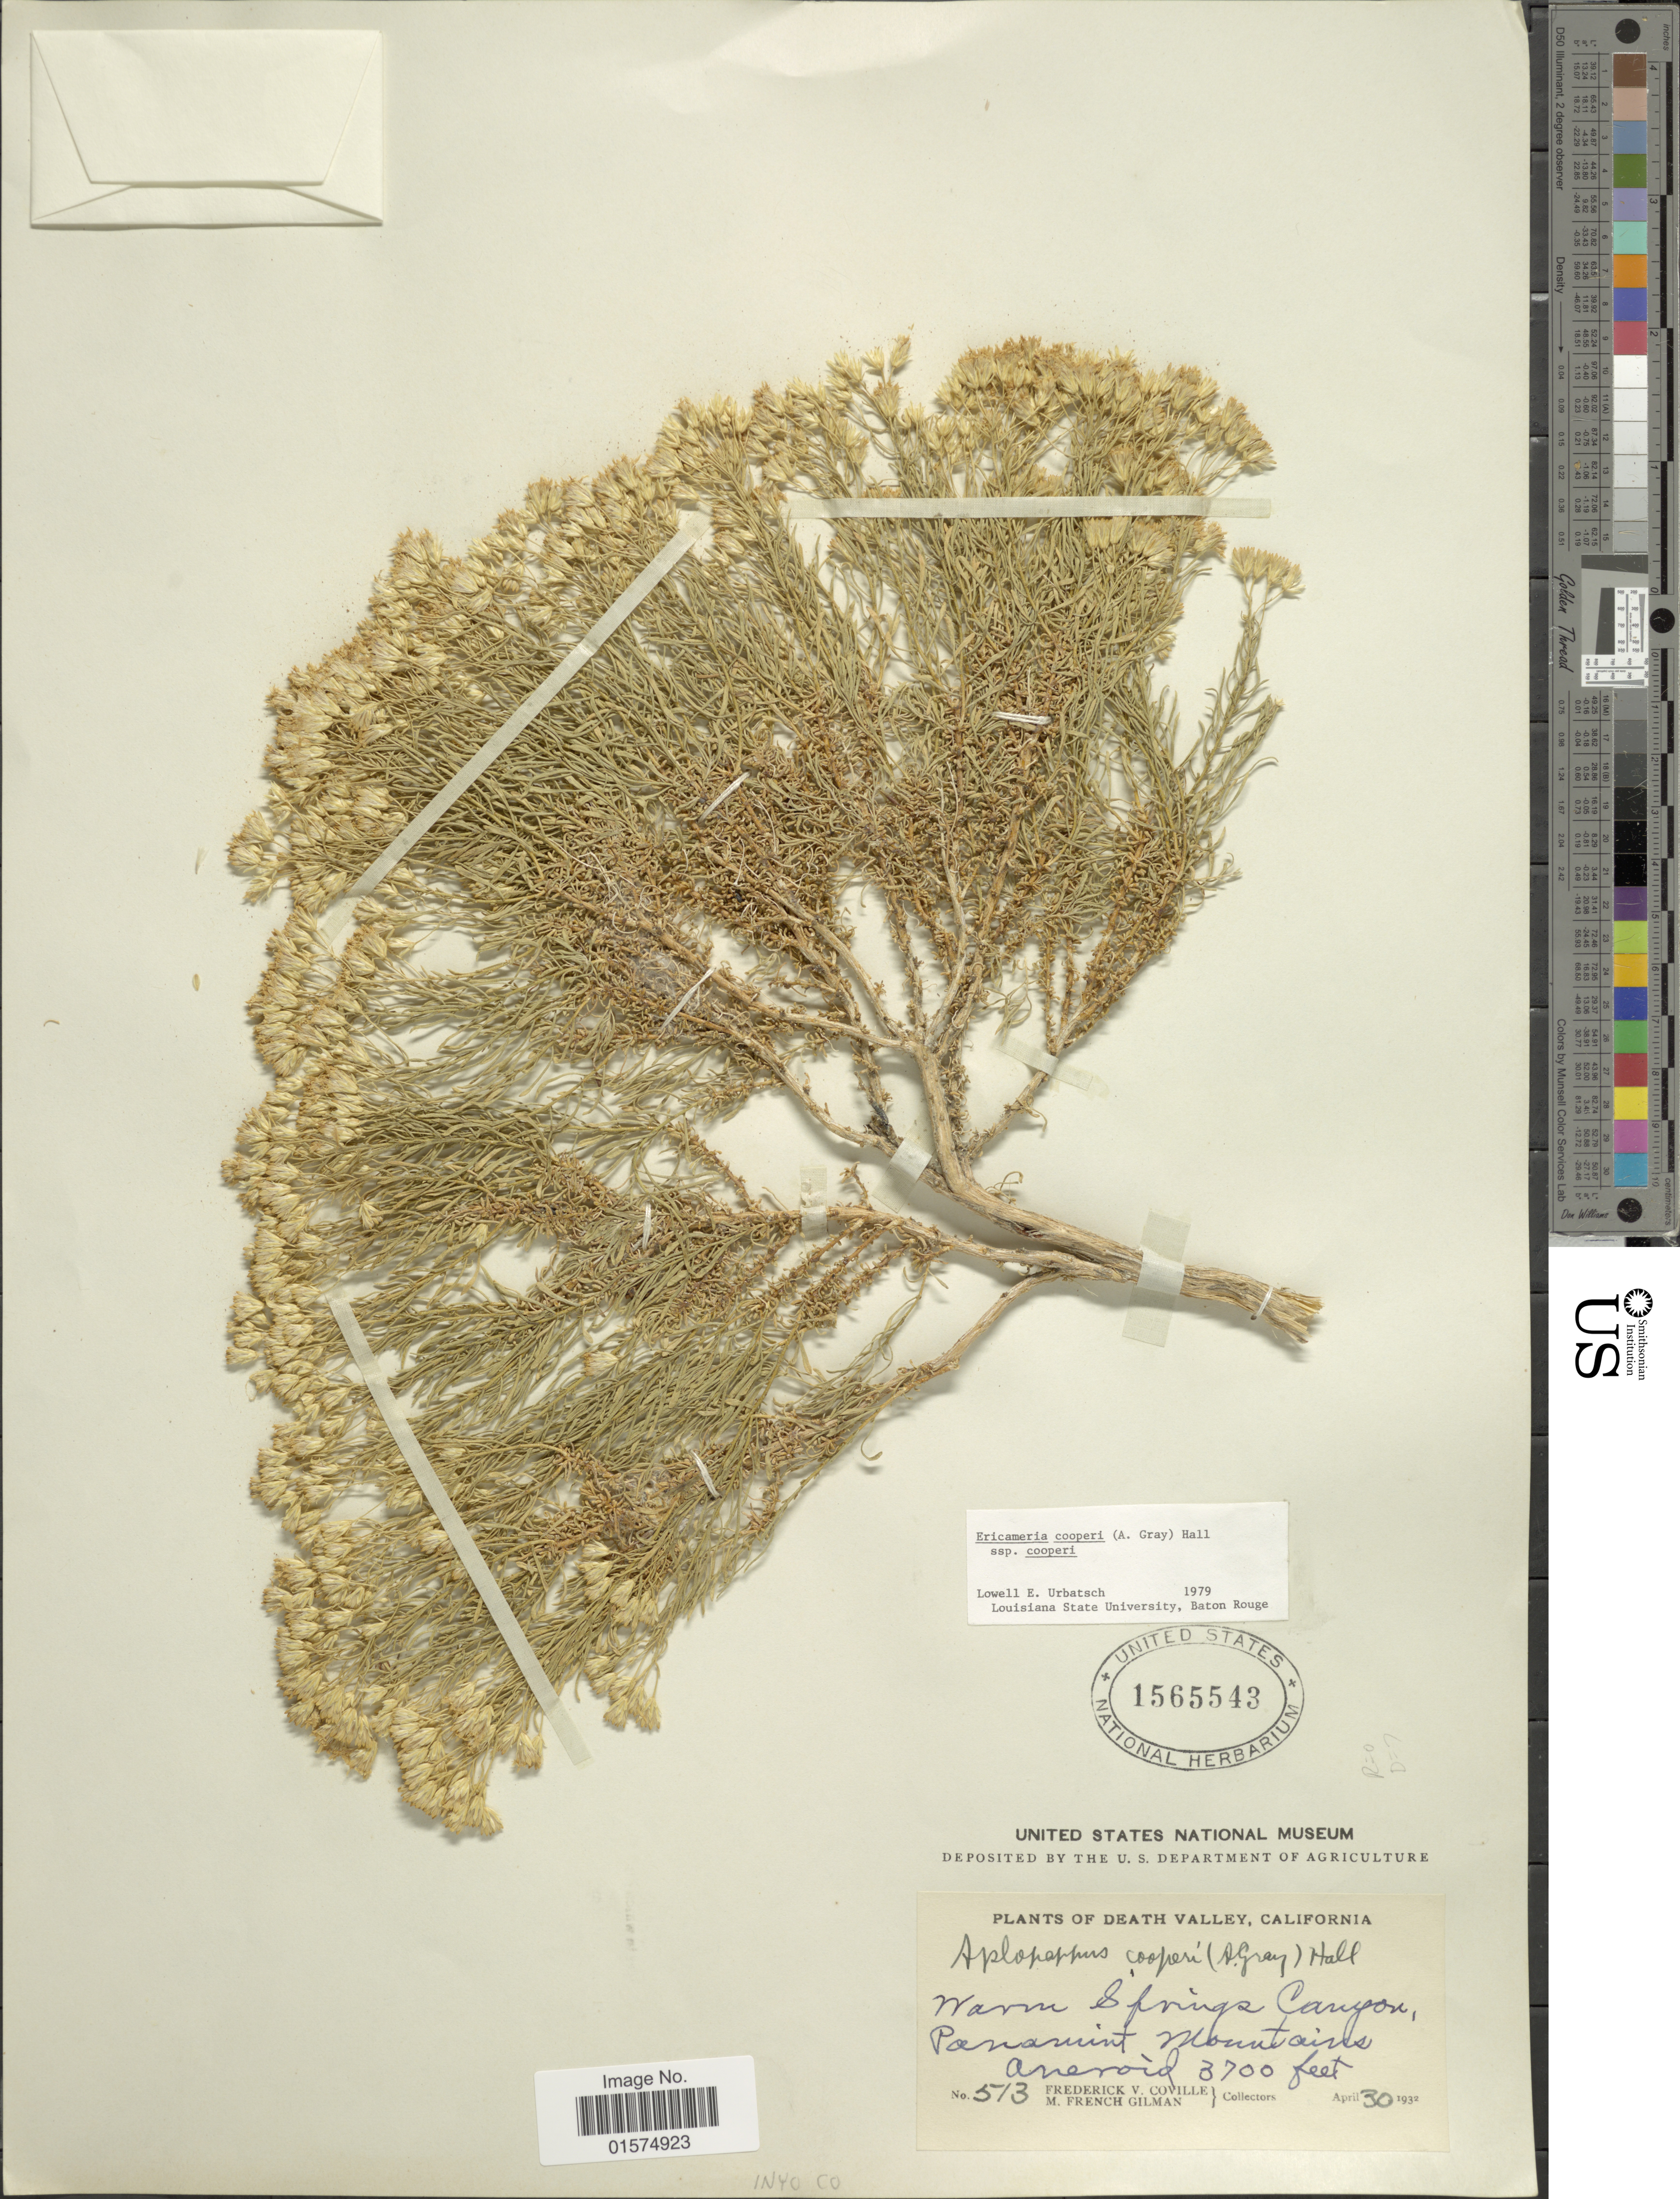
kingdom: Plantae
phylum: Tracheophyta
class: Magnoliopsida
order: Asterales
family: Asteraceae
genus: Ericameria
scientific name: Ericameria cooperi var. cooperi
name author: (A. Gray) Hall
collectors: F. V. Coville & M. F. Gilman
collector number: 513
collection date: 1932-04-30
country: United States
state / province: California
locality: Death Valley. Warm Springs Canyon, Panamint Mountains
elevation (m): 1128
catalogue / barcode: US 1565543